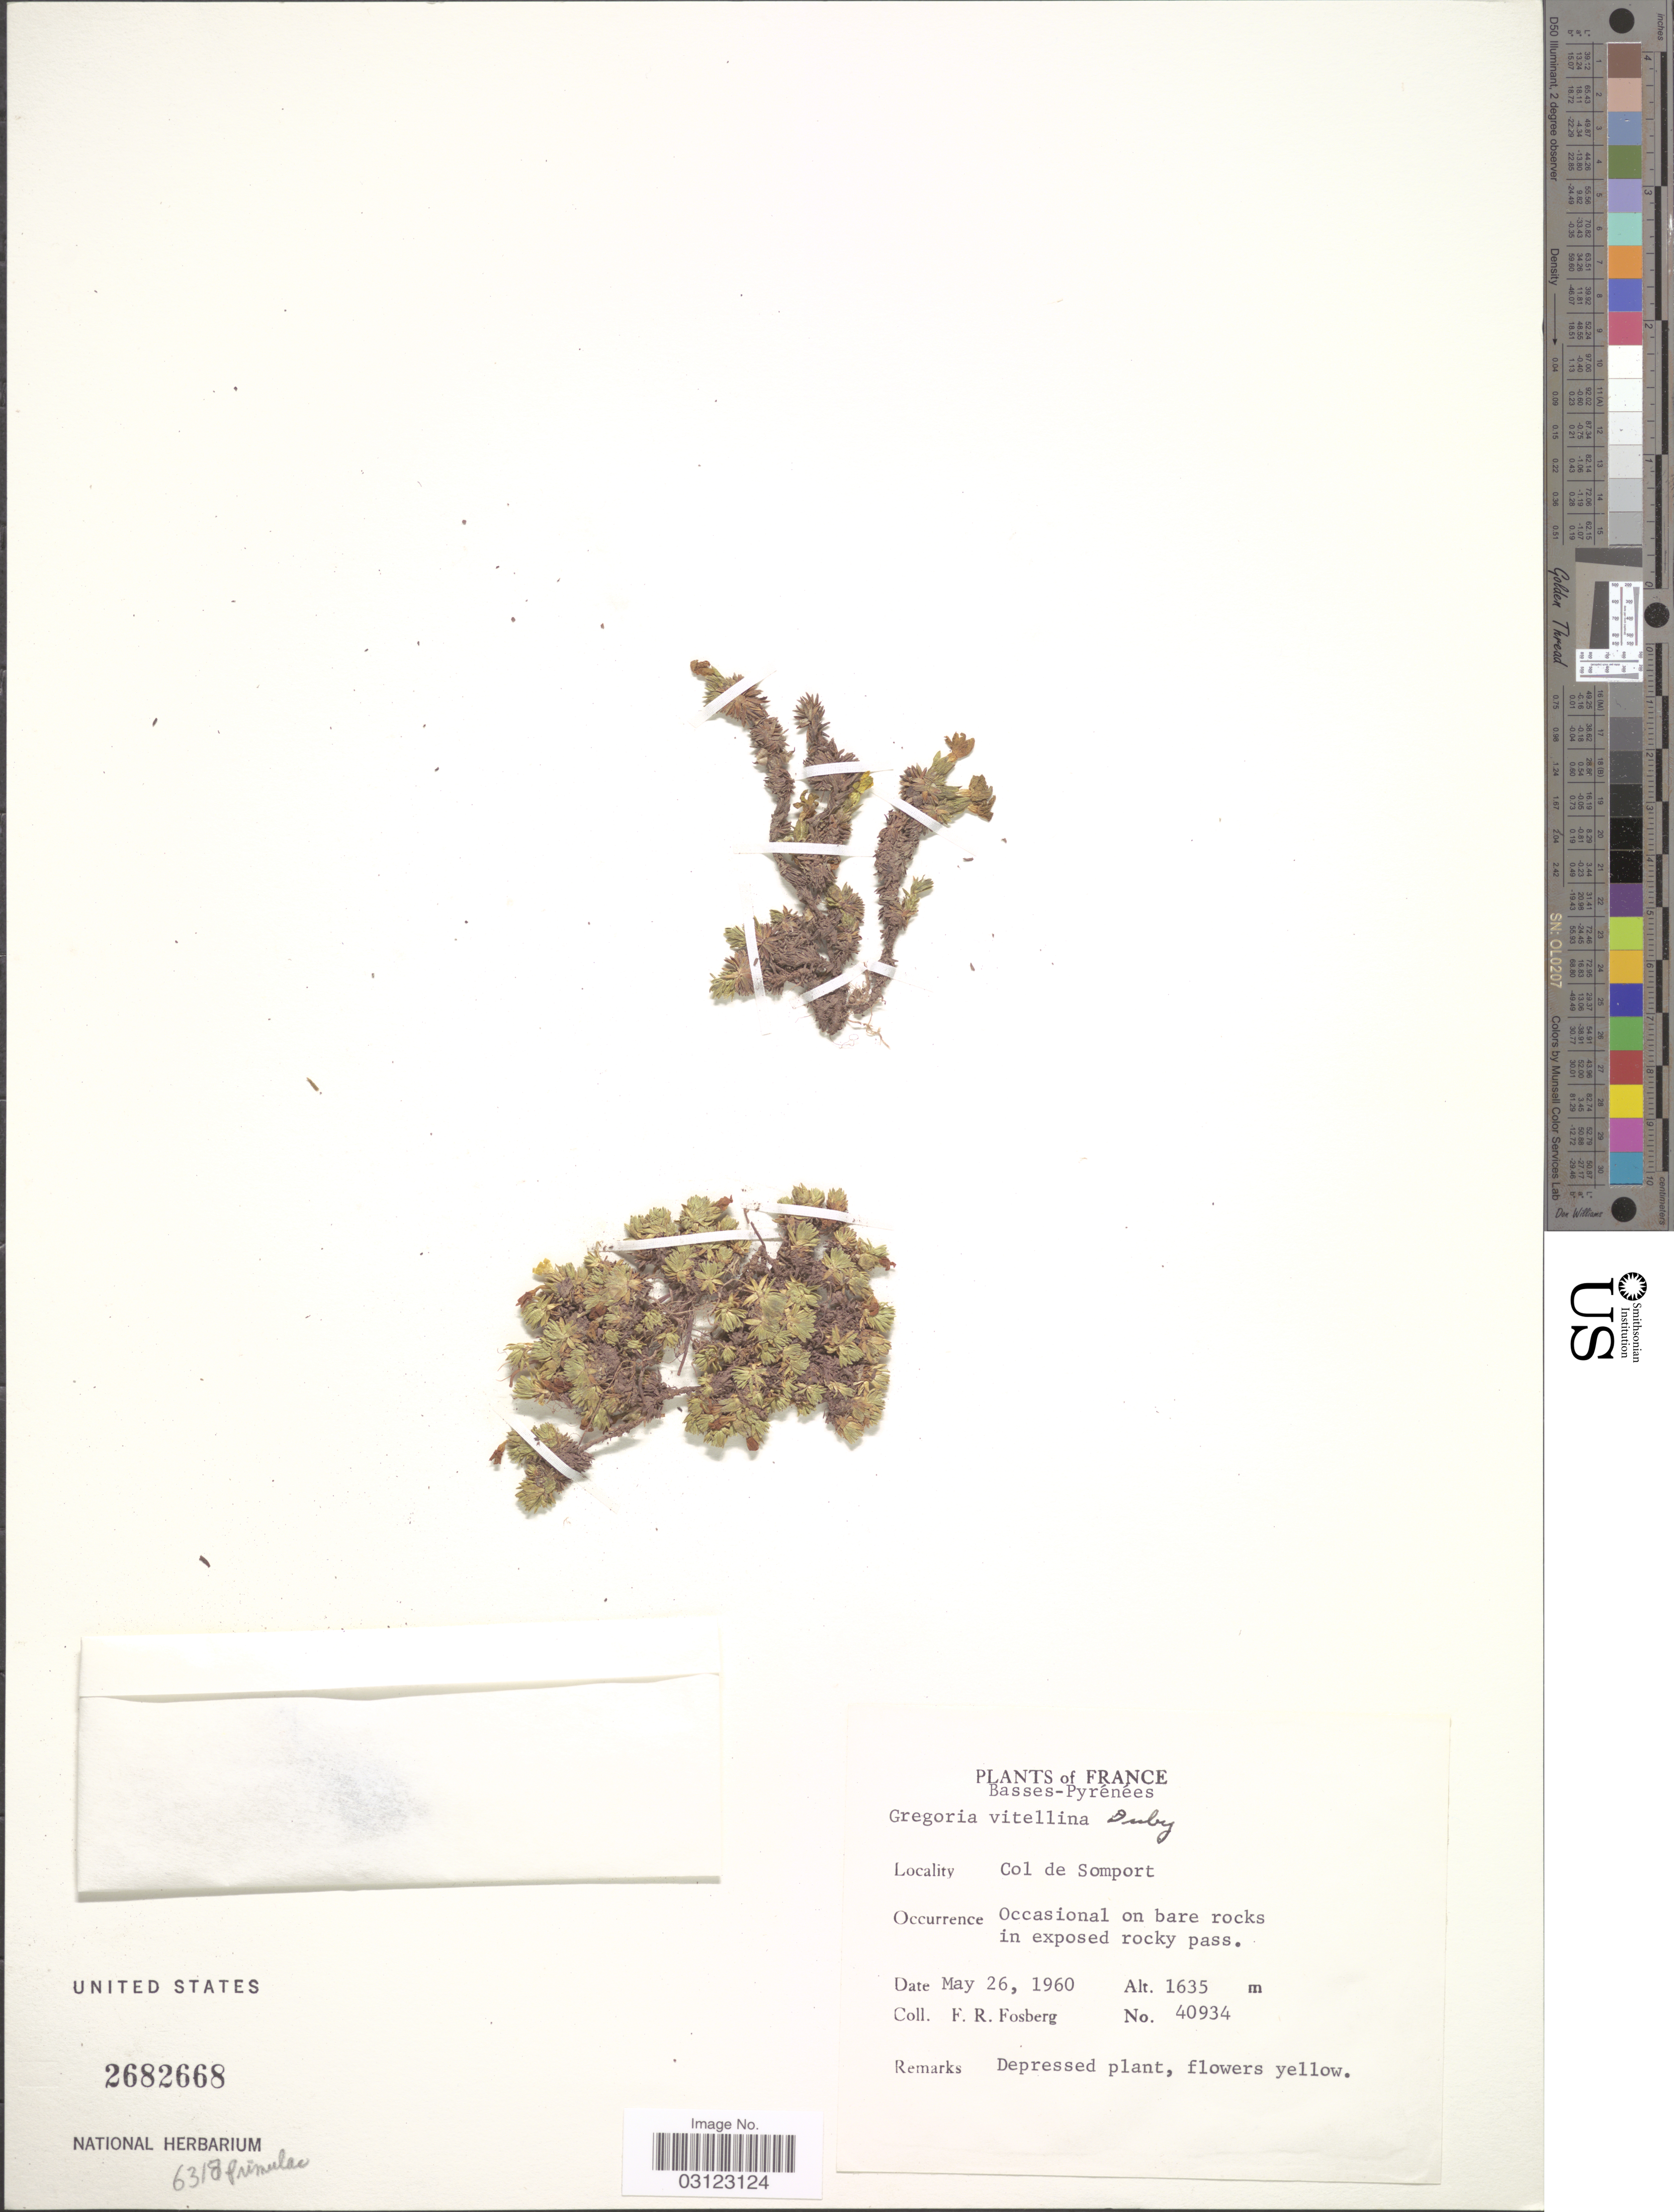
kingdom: Plantae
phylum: Tracheophyta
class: Magnoliopsida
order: Ericales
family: Primulaceae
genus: Douglasia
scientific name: Douglasia vitaliana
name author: (L.) Hook. f. ex B.D. Jacks.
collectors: F. R. Fosberg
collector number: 40934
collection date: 1960-05-26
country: France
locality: Basses-Pyrénees. Col de Somport.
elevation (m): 1635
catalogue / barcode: US 2682668